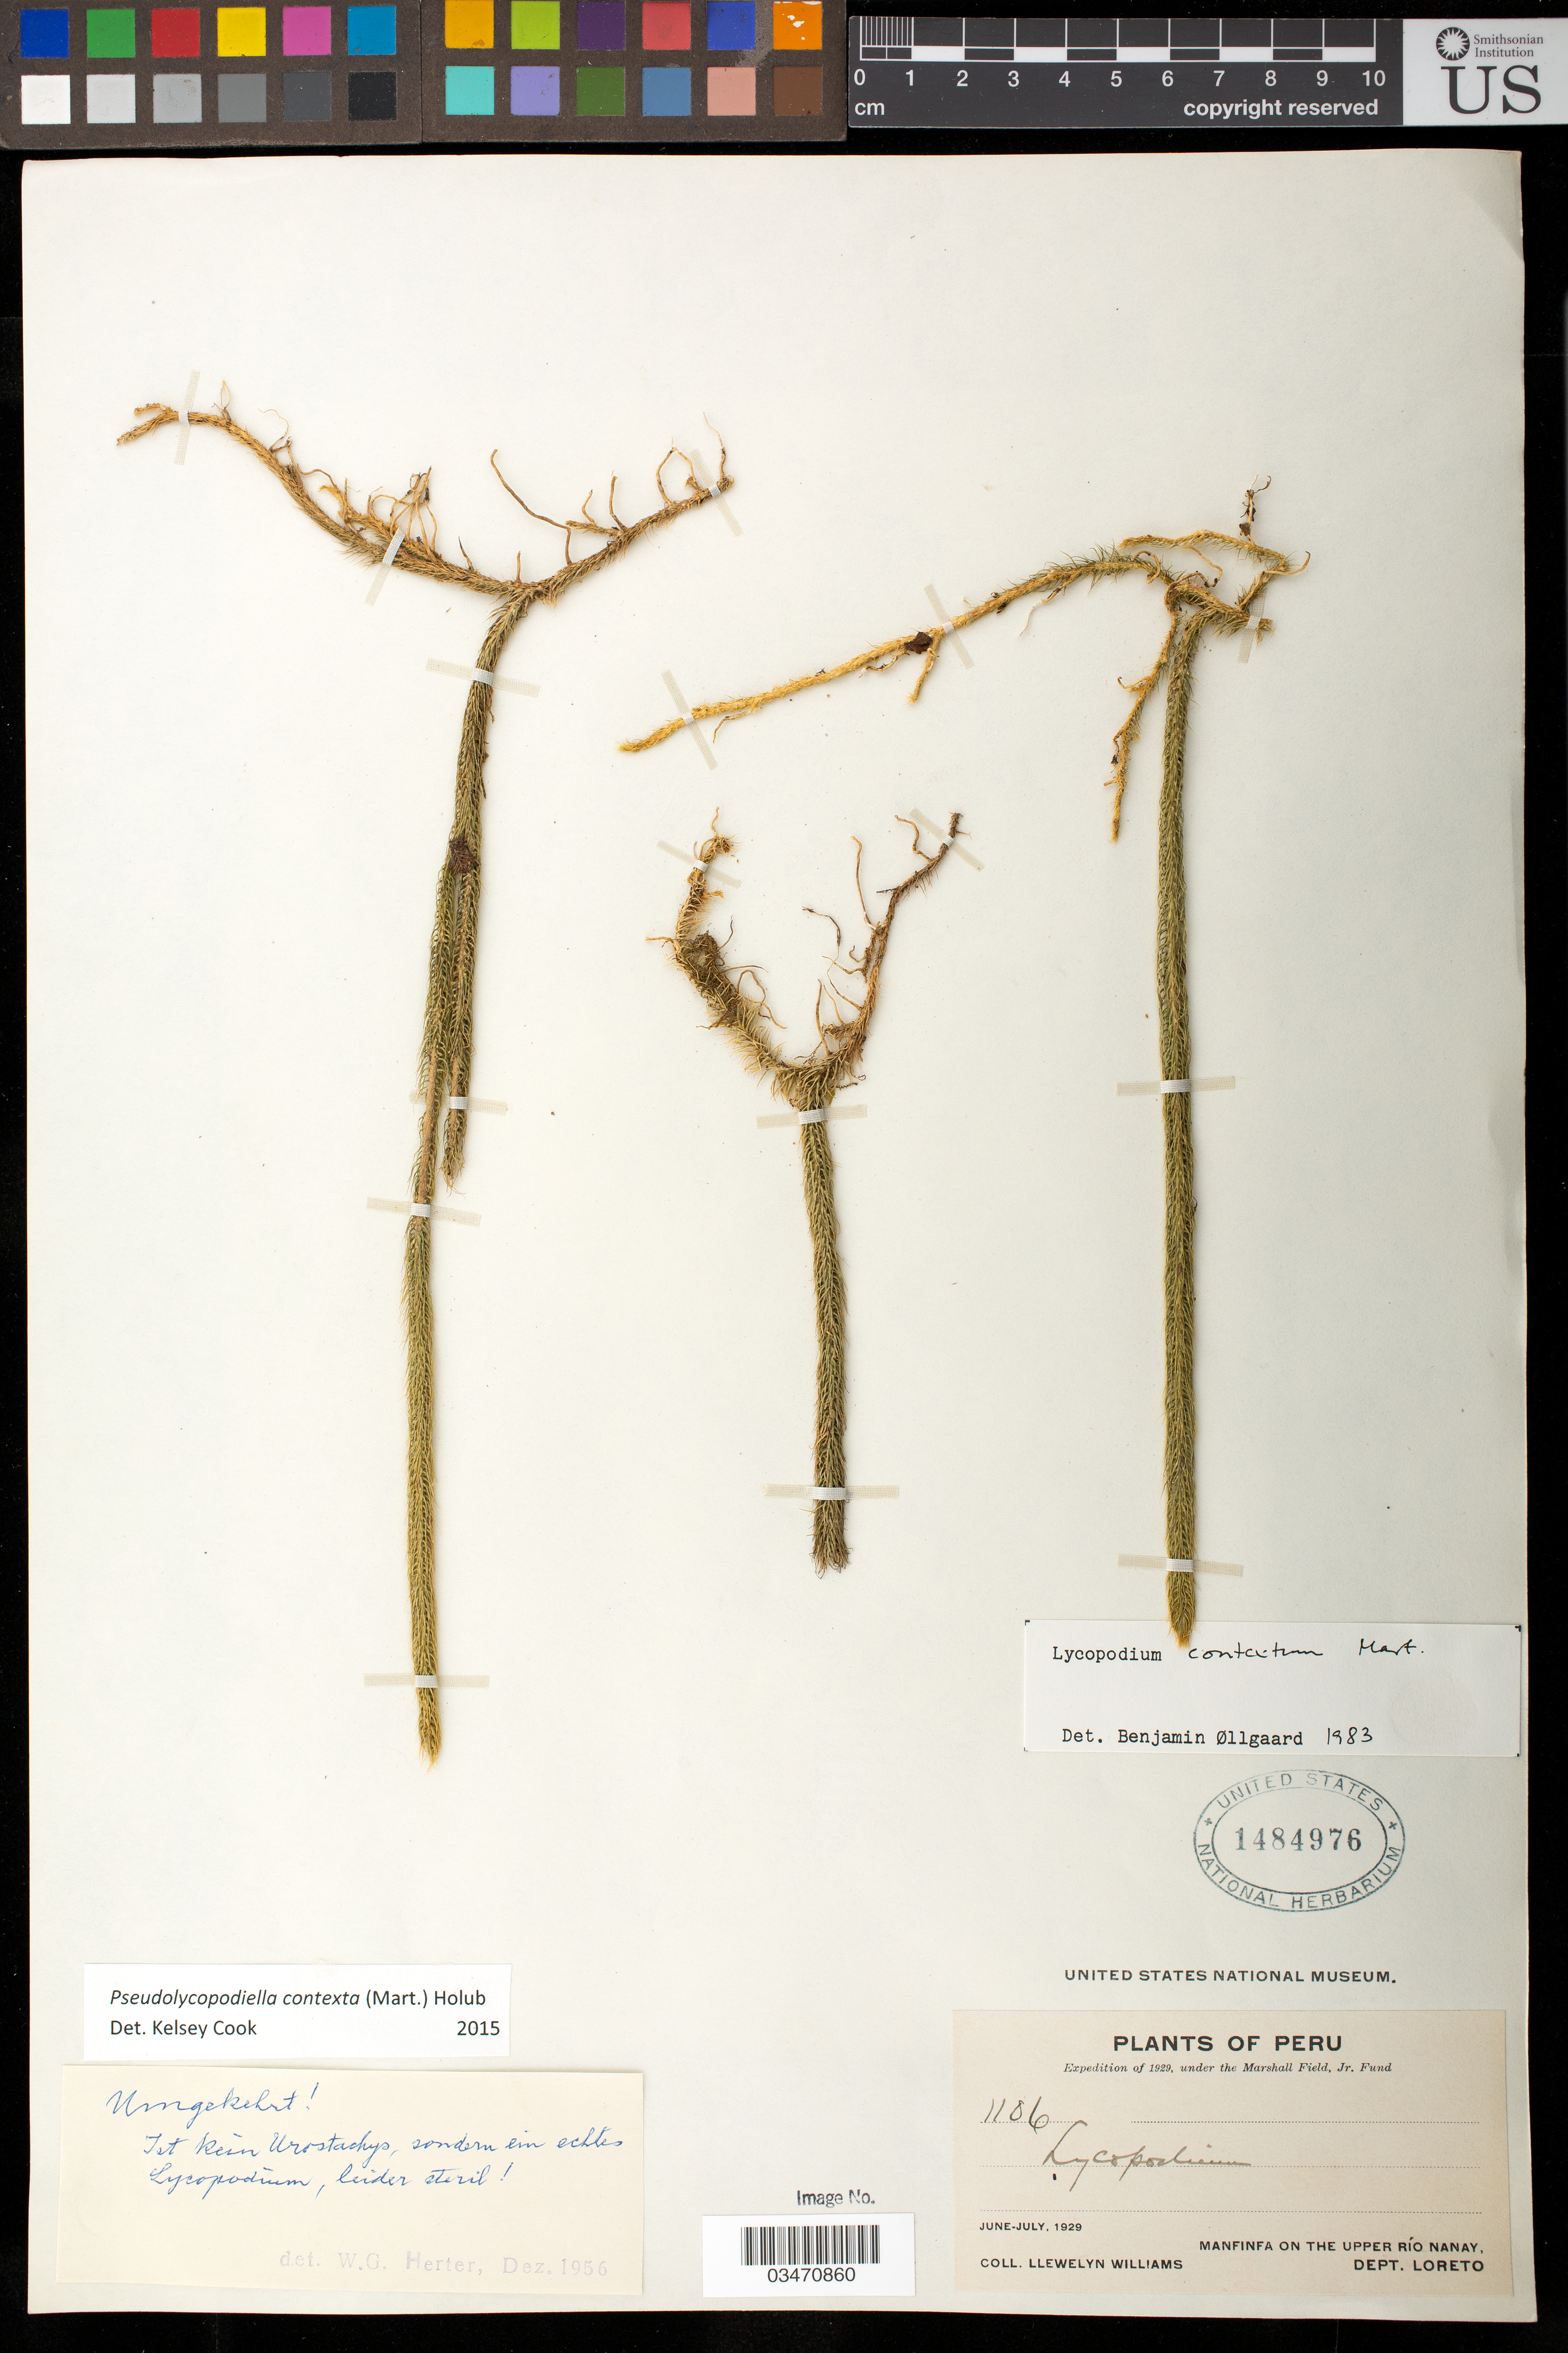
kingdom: Plantae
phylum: Tracheophyta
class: Lycopodiopsida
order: Lycopodiales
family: Lycopodiaceae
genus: Pseudolycopodiella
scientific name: Pseudolycopodiella contexta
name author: (C. Mart.) Holub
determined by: Cook, K.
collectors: Ll. Williams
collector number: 1106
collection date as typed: Jun 1929 to -- Jul 1929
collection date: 1929-06/1929-07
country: Peru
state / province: Loreto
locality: Manfinfa on the upper rio nanay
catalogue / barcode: US 1484976